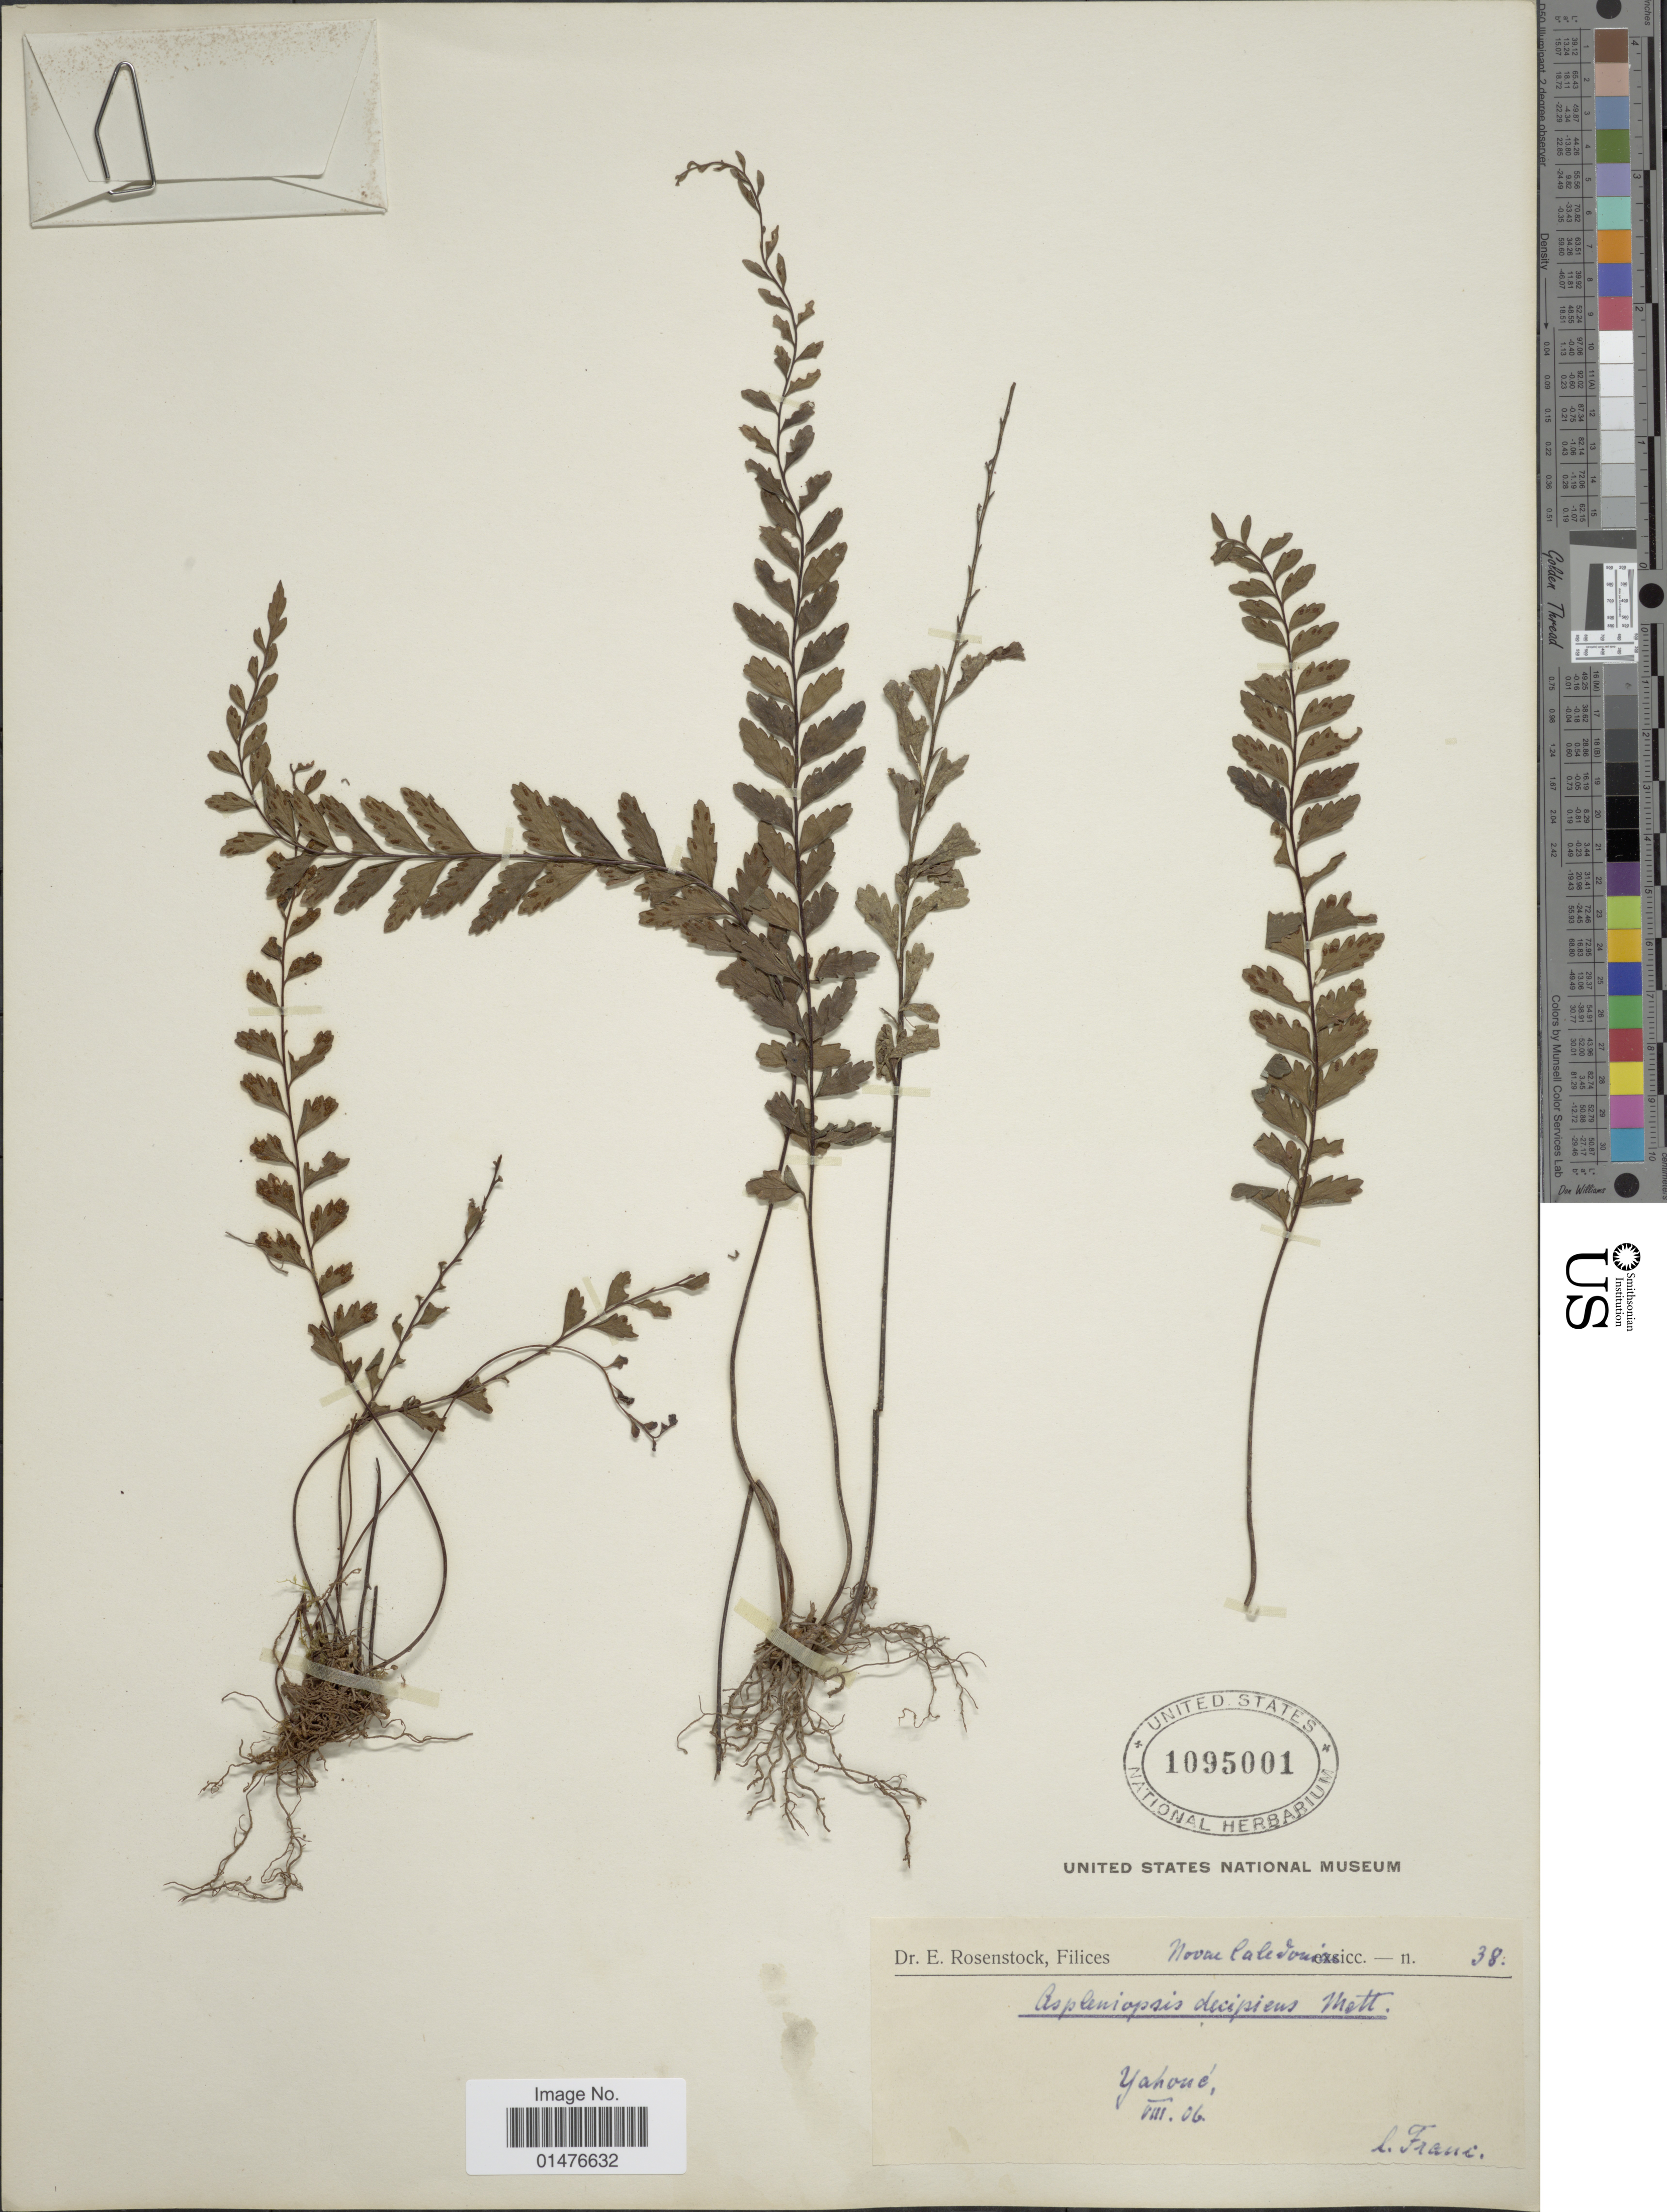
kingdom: Plantae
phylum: Tracheophyta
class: Polypodiopsida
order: Polypodiales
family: Pteridaceae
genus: Austrogramme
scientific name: Austrogramme decipiens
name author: (Mett.) Hennipman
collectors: Franc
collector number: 38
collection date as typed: Transcribed d/m/y: /8/6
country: New Caledonia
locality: Yaboué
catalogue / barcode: US 1095001